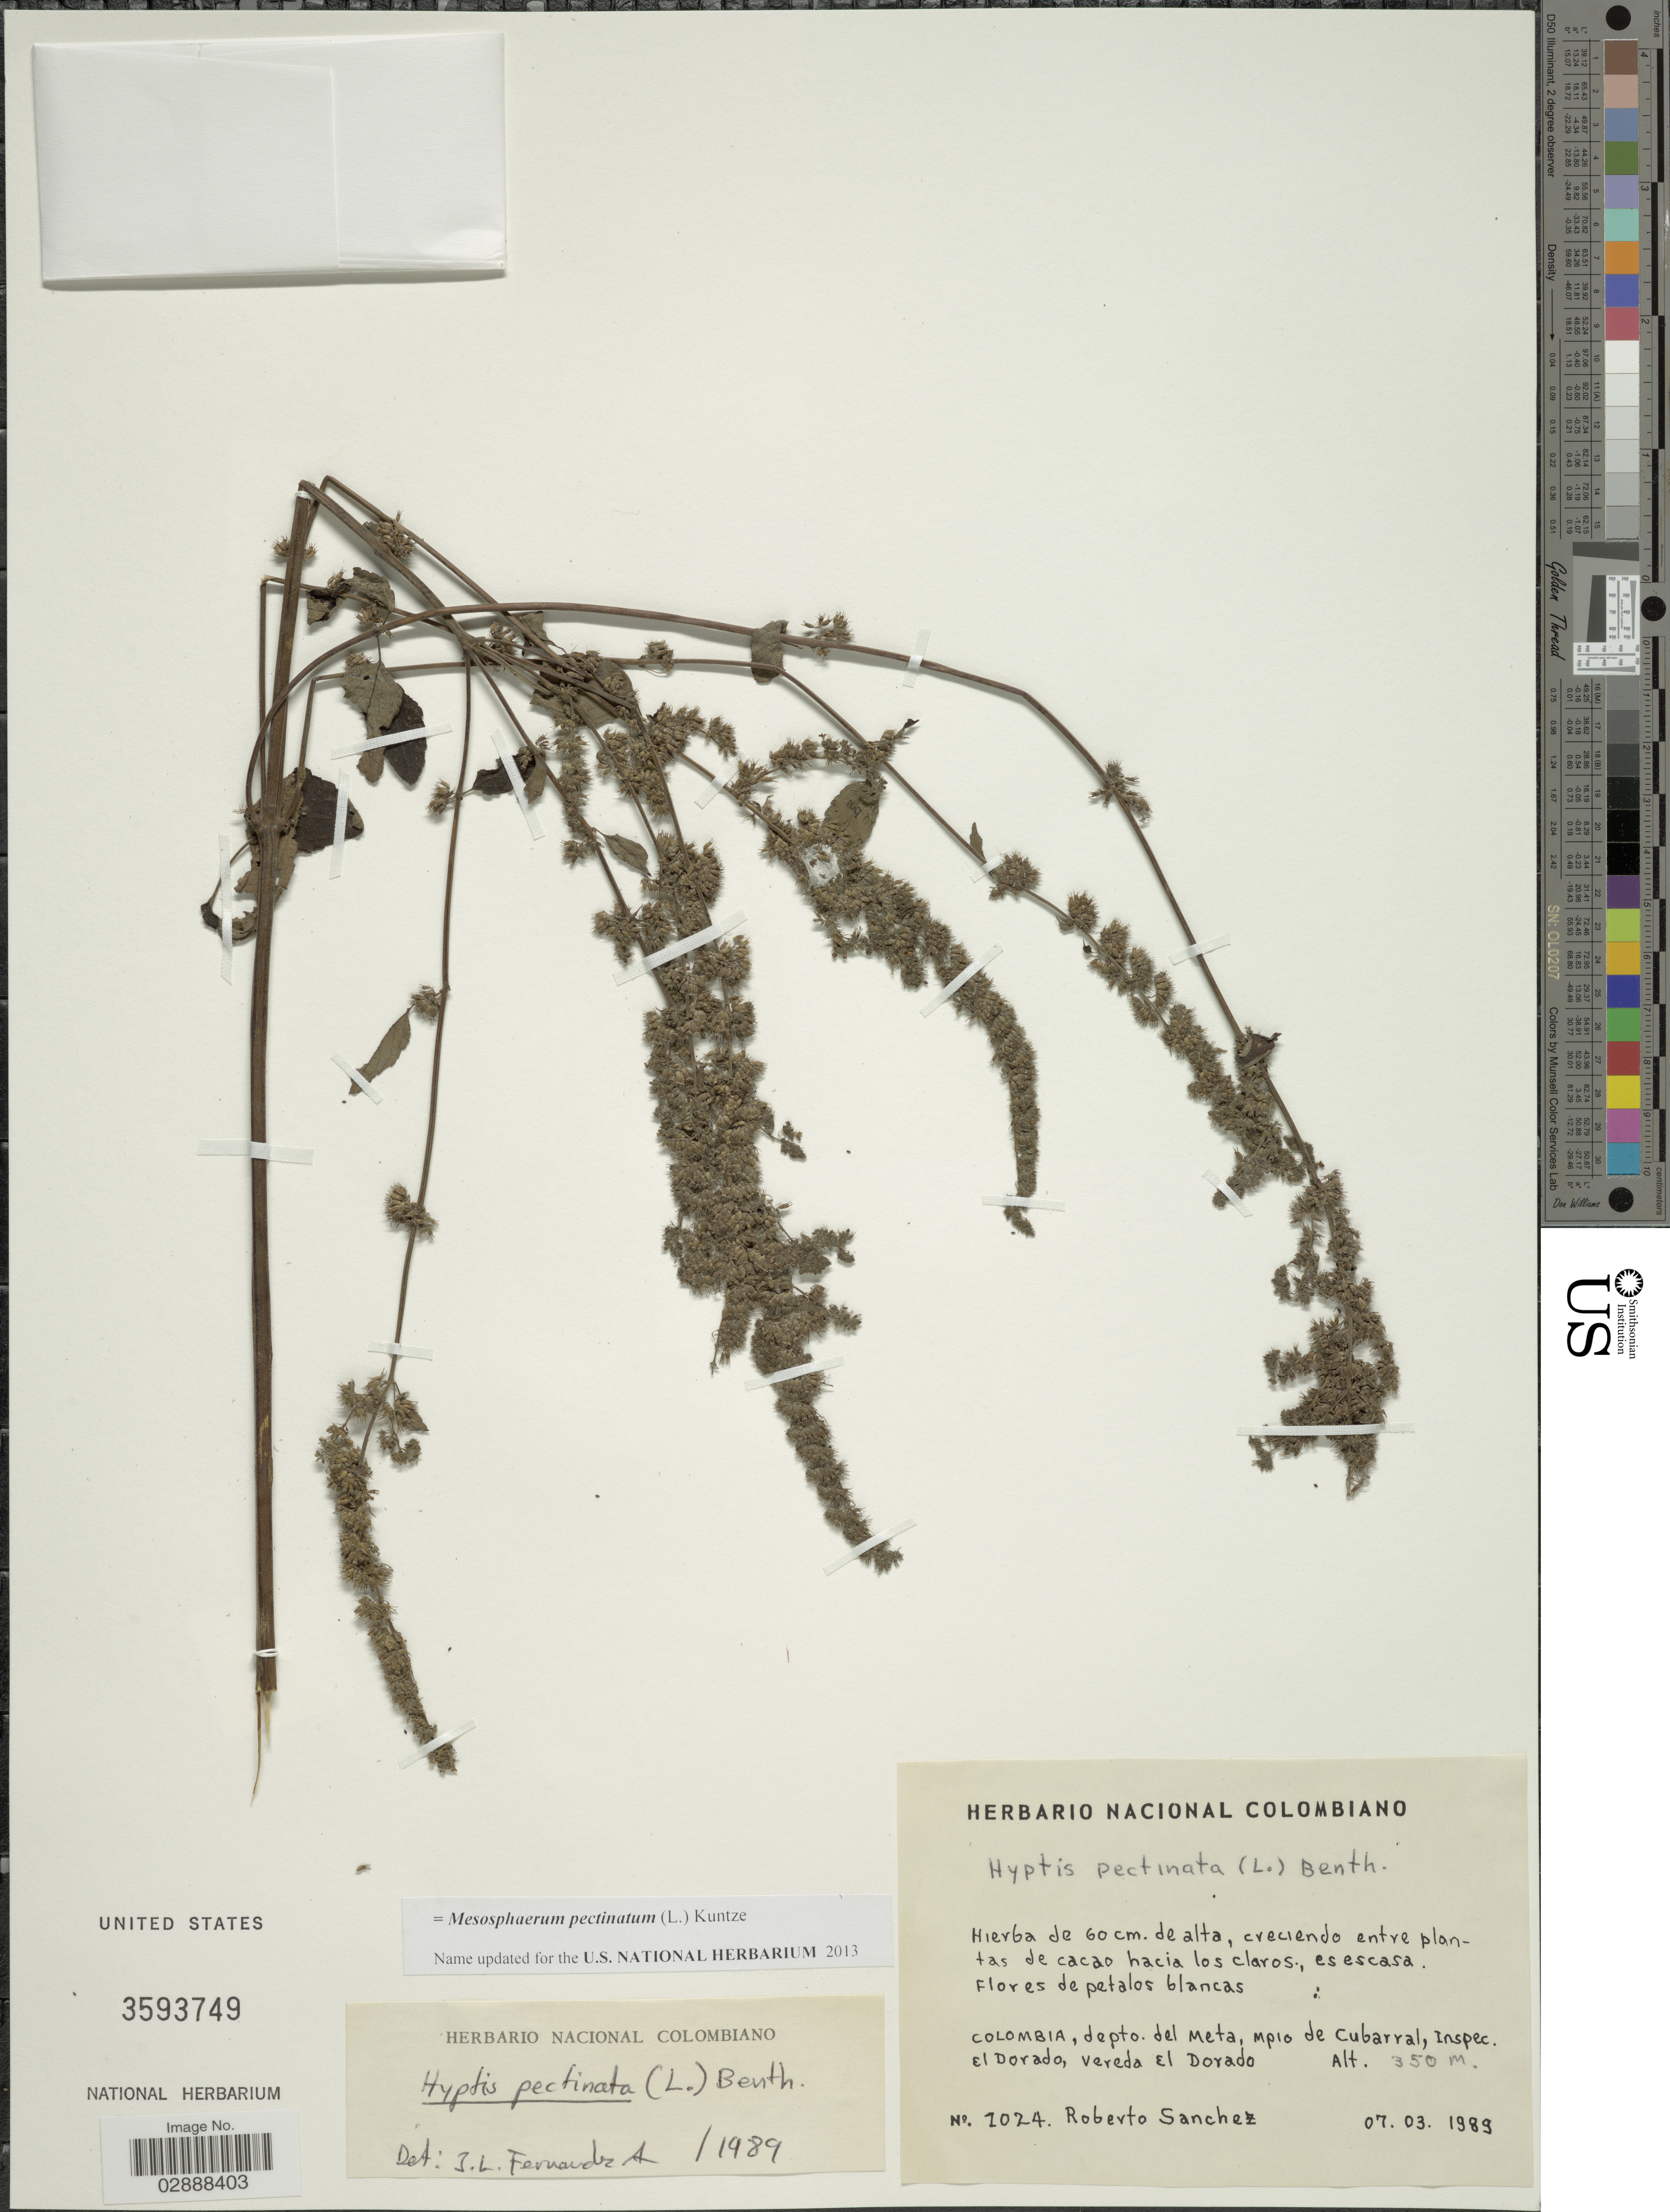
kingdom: Plantae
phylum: Tracheophyta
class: Magnoliopsida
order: Lamiales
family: Lamiaceae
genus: Mesosphaerum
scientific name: Mesosphaerum pectinatum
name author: (L.) Kuntze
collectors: R. Sanchez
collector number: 1024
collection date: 1989-03-07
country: Colombia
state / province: Meta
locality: Depto. del Meta, Mpio de Cubarral, Inspec. El Dorado, Vereda El Dorado.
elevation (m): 350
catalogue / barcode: US 3593749